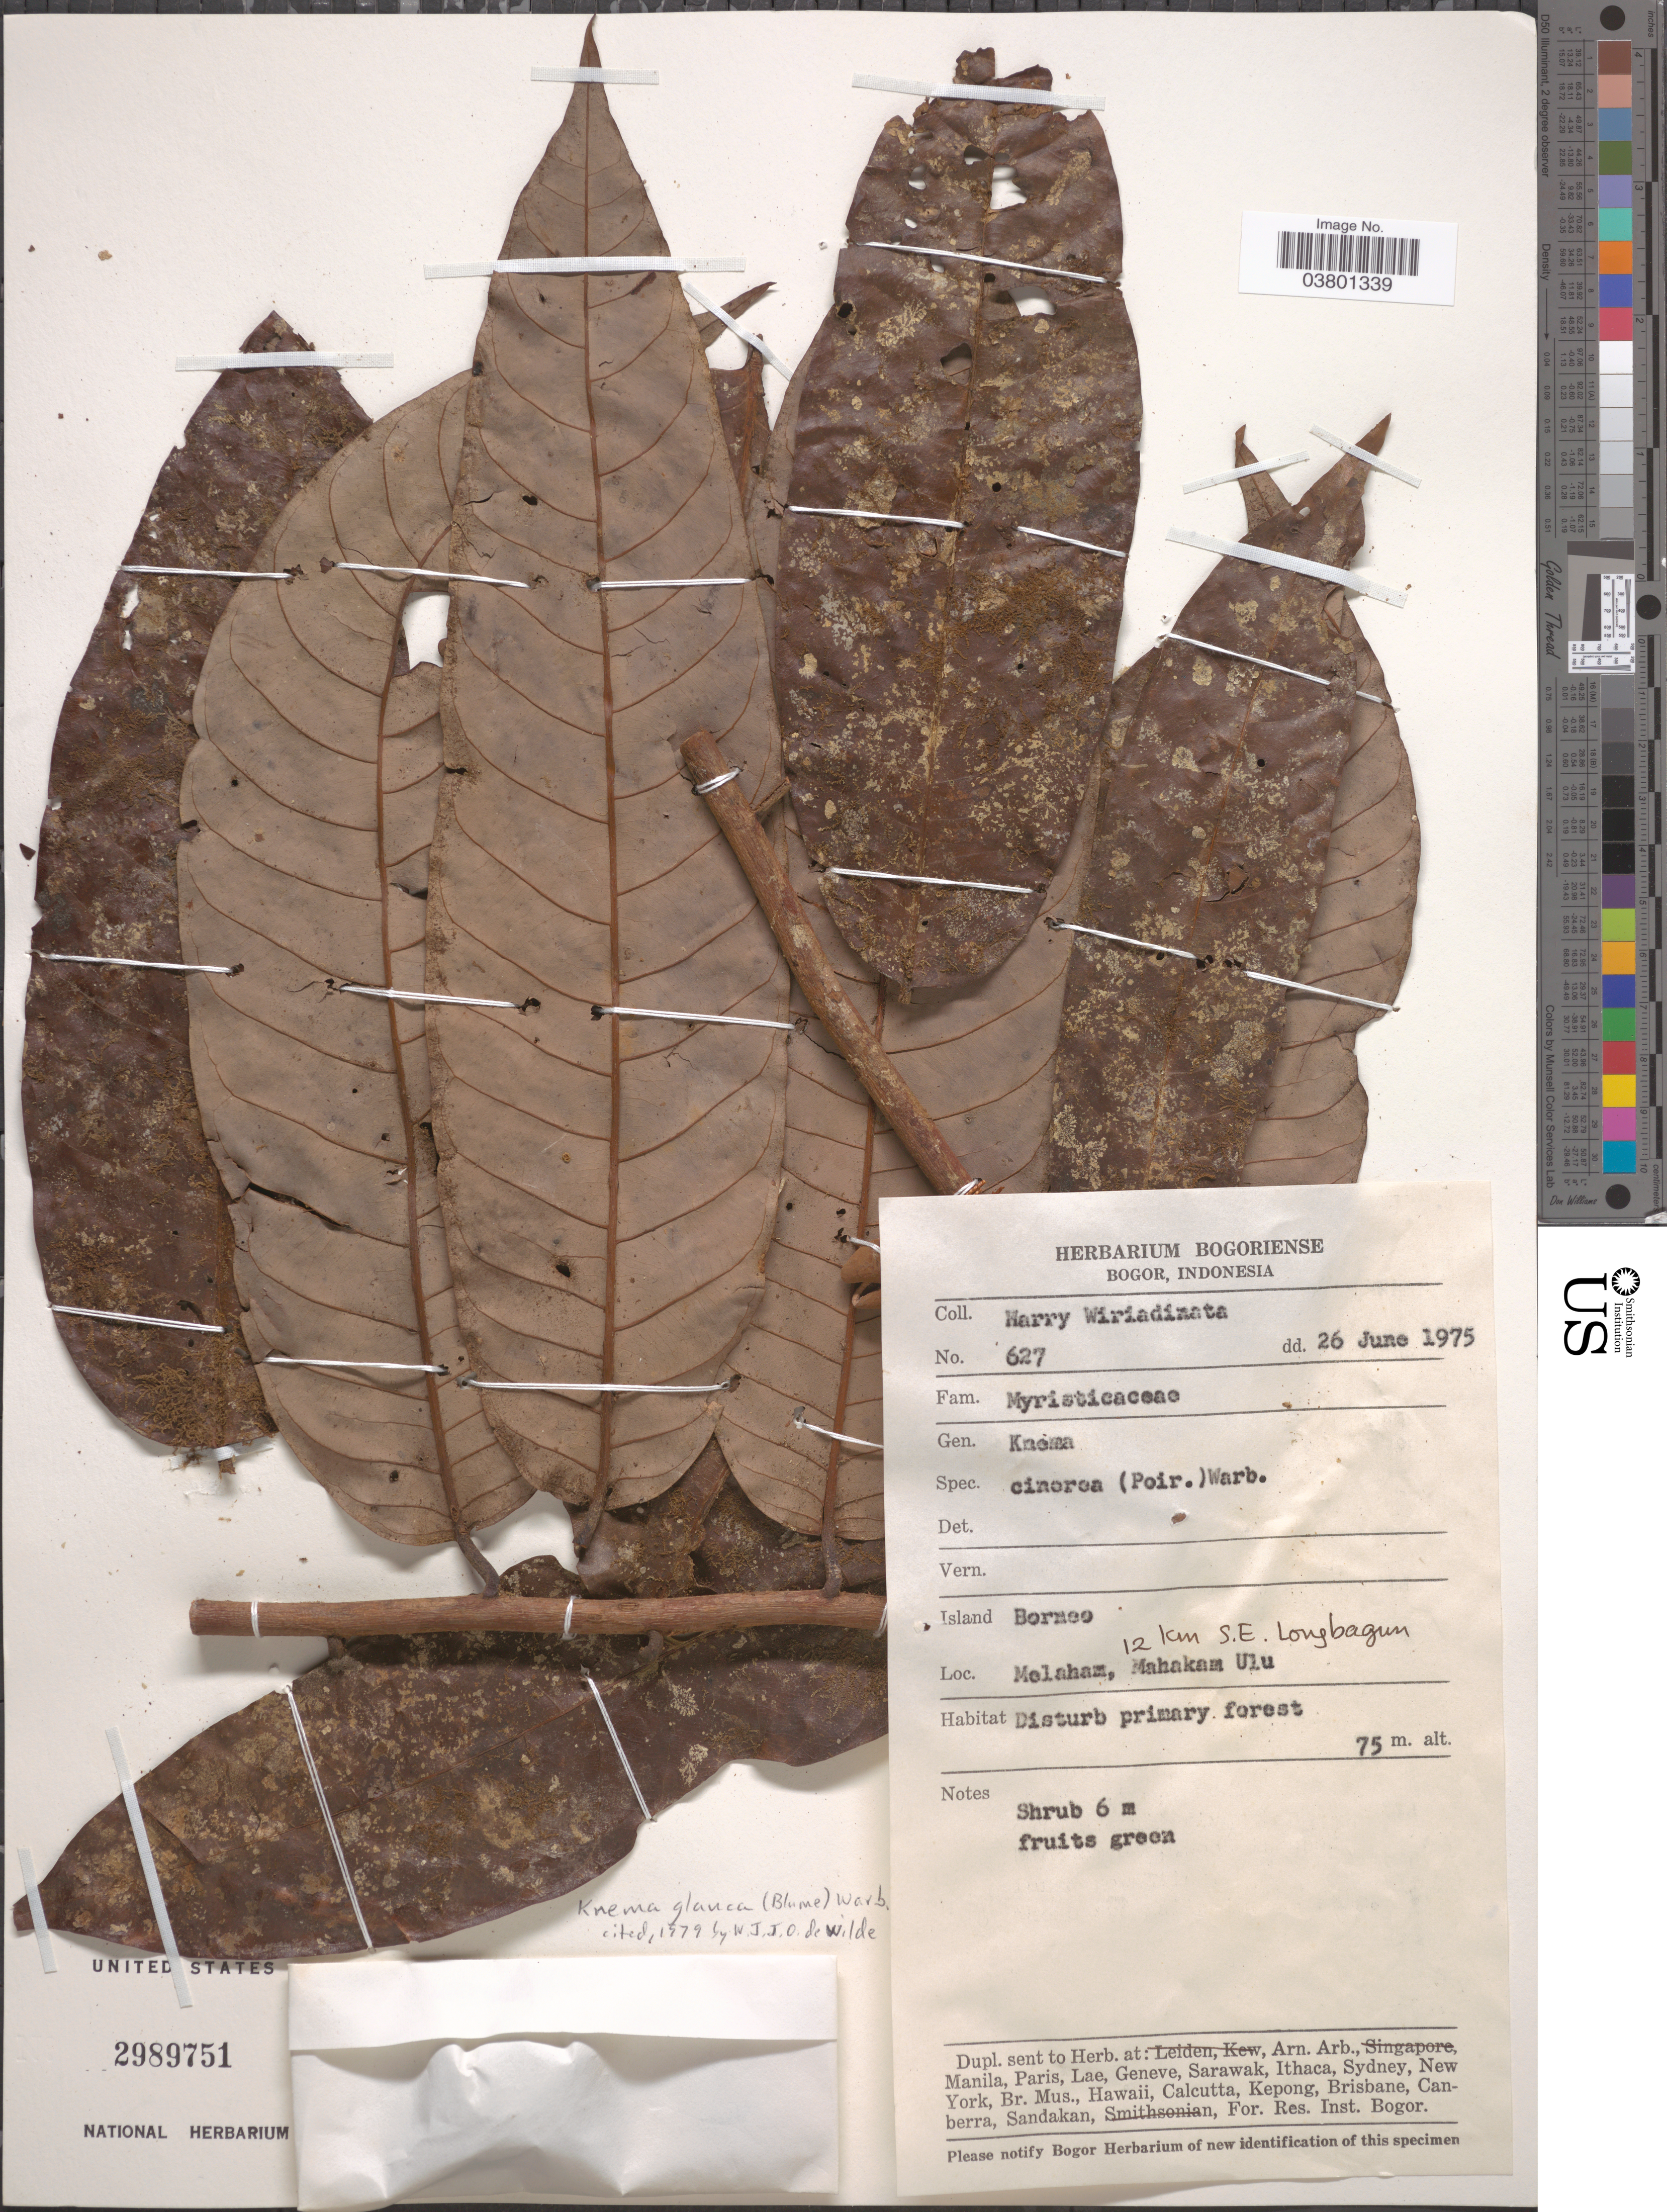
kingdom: Plantae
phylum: Tracheophyta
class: Magnoliopsida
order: Magnoliales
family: Myristicaceae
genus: Knema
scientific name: Knema glaucescens var. glaucescens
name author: Jack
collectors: H. Wiriadinata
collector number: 627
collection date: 1975-06-26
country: Indonesia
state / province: Kalimantan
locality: Island Borneo. Molaham, Mahakam Ulu. 12 km S.E. Longbagun.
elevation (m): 75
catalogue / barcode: US 2989751